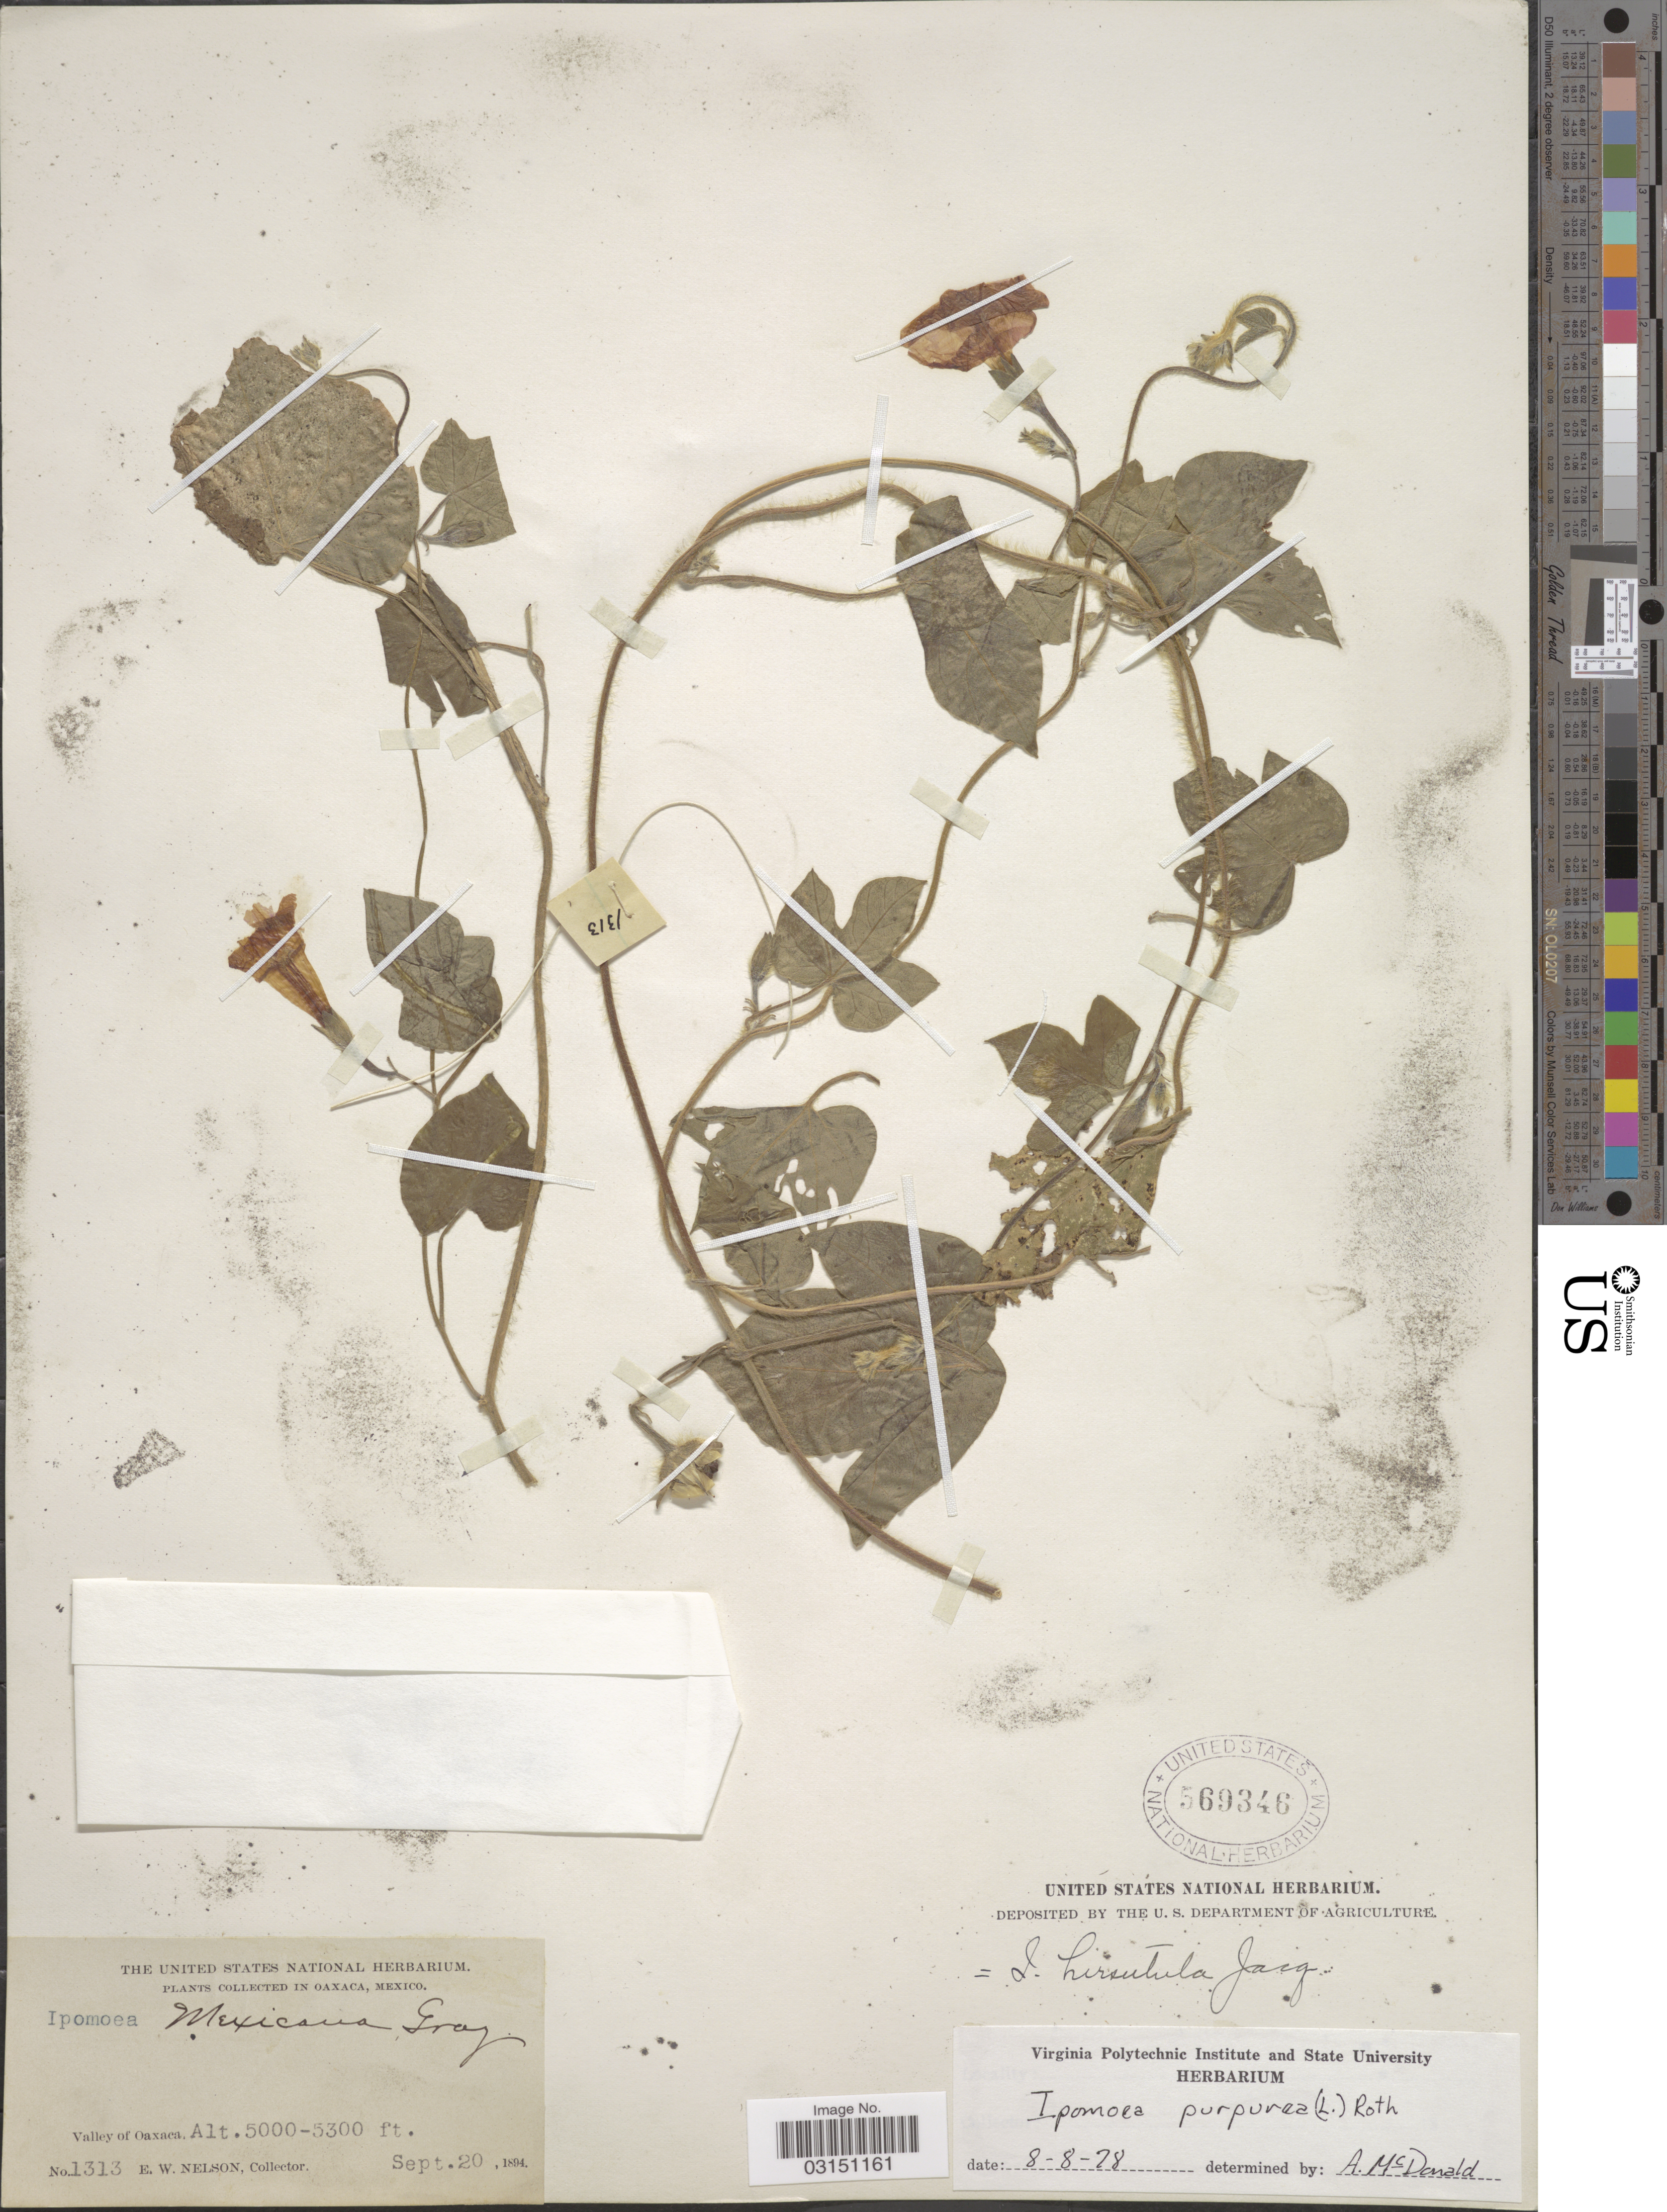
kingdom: Plantae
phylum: Tracheophyta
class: Magnoliopsida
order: Solanales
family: Convolvulaceae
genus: Ipomoea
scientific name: Ipomoea purpurea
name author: (L.) Roth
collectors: E. W. Nelson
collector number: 1313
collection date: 1894-09-20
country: Mexico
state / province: Oaxaca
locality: Valley of Oaxaca.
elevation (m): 1524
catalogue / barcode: US 569346